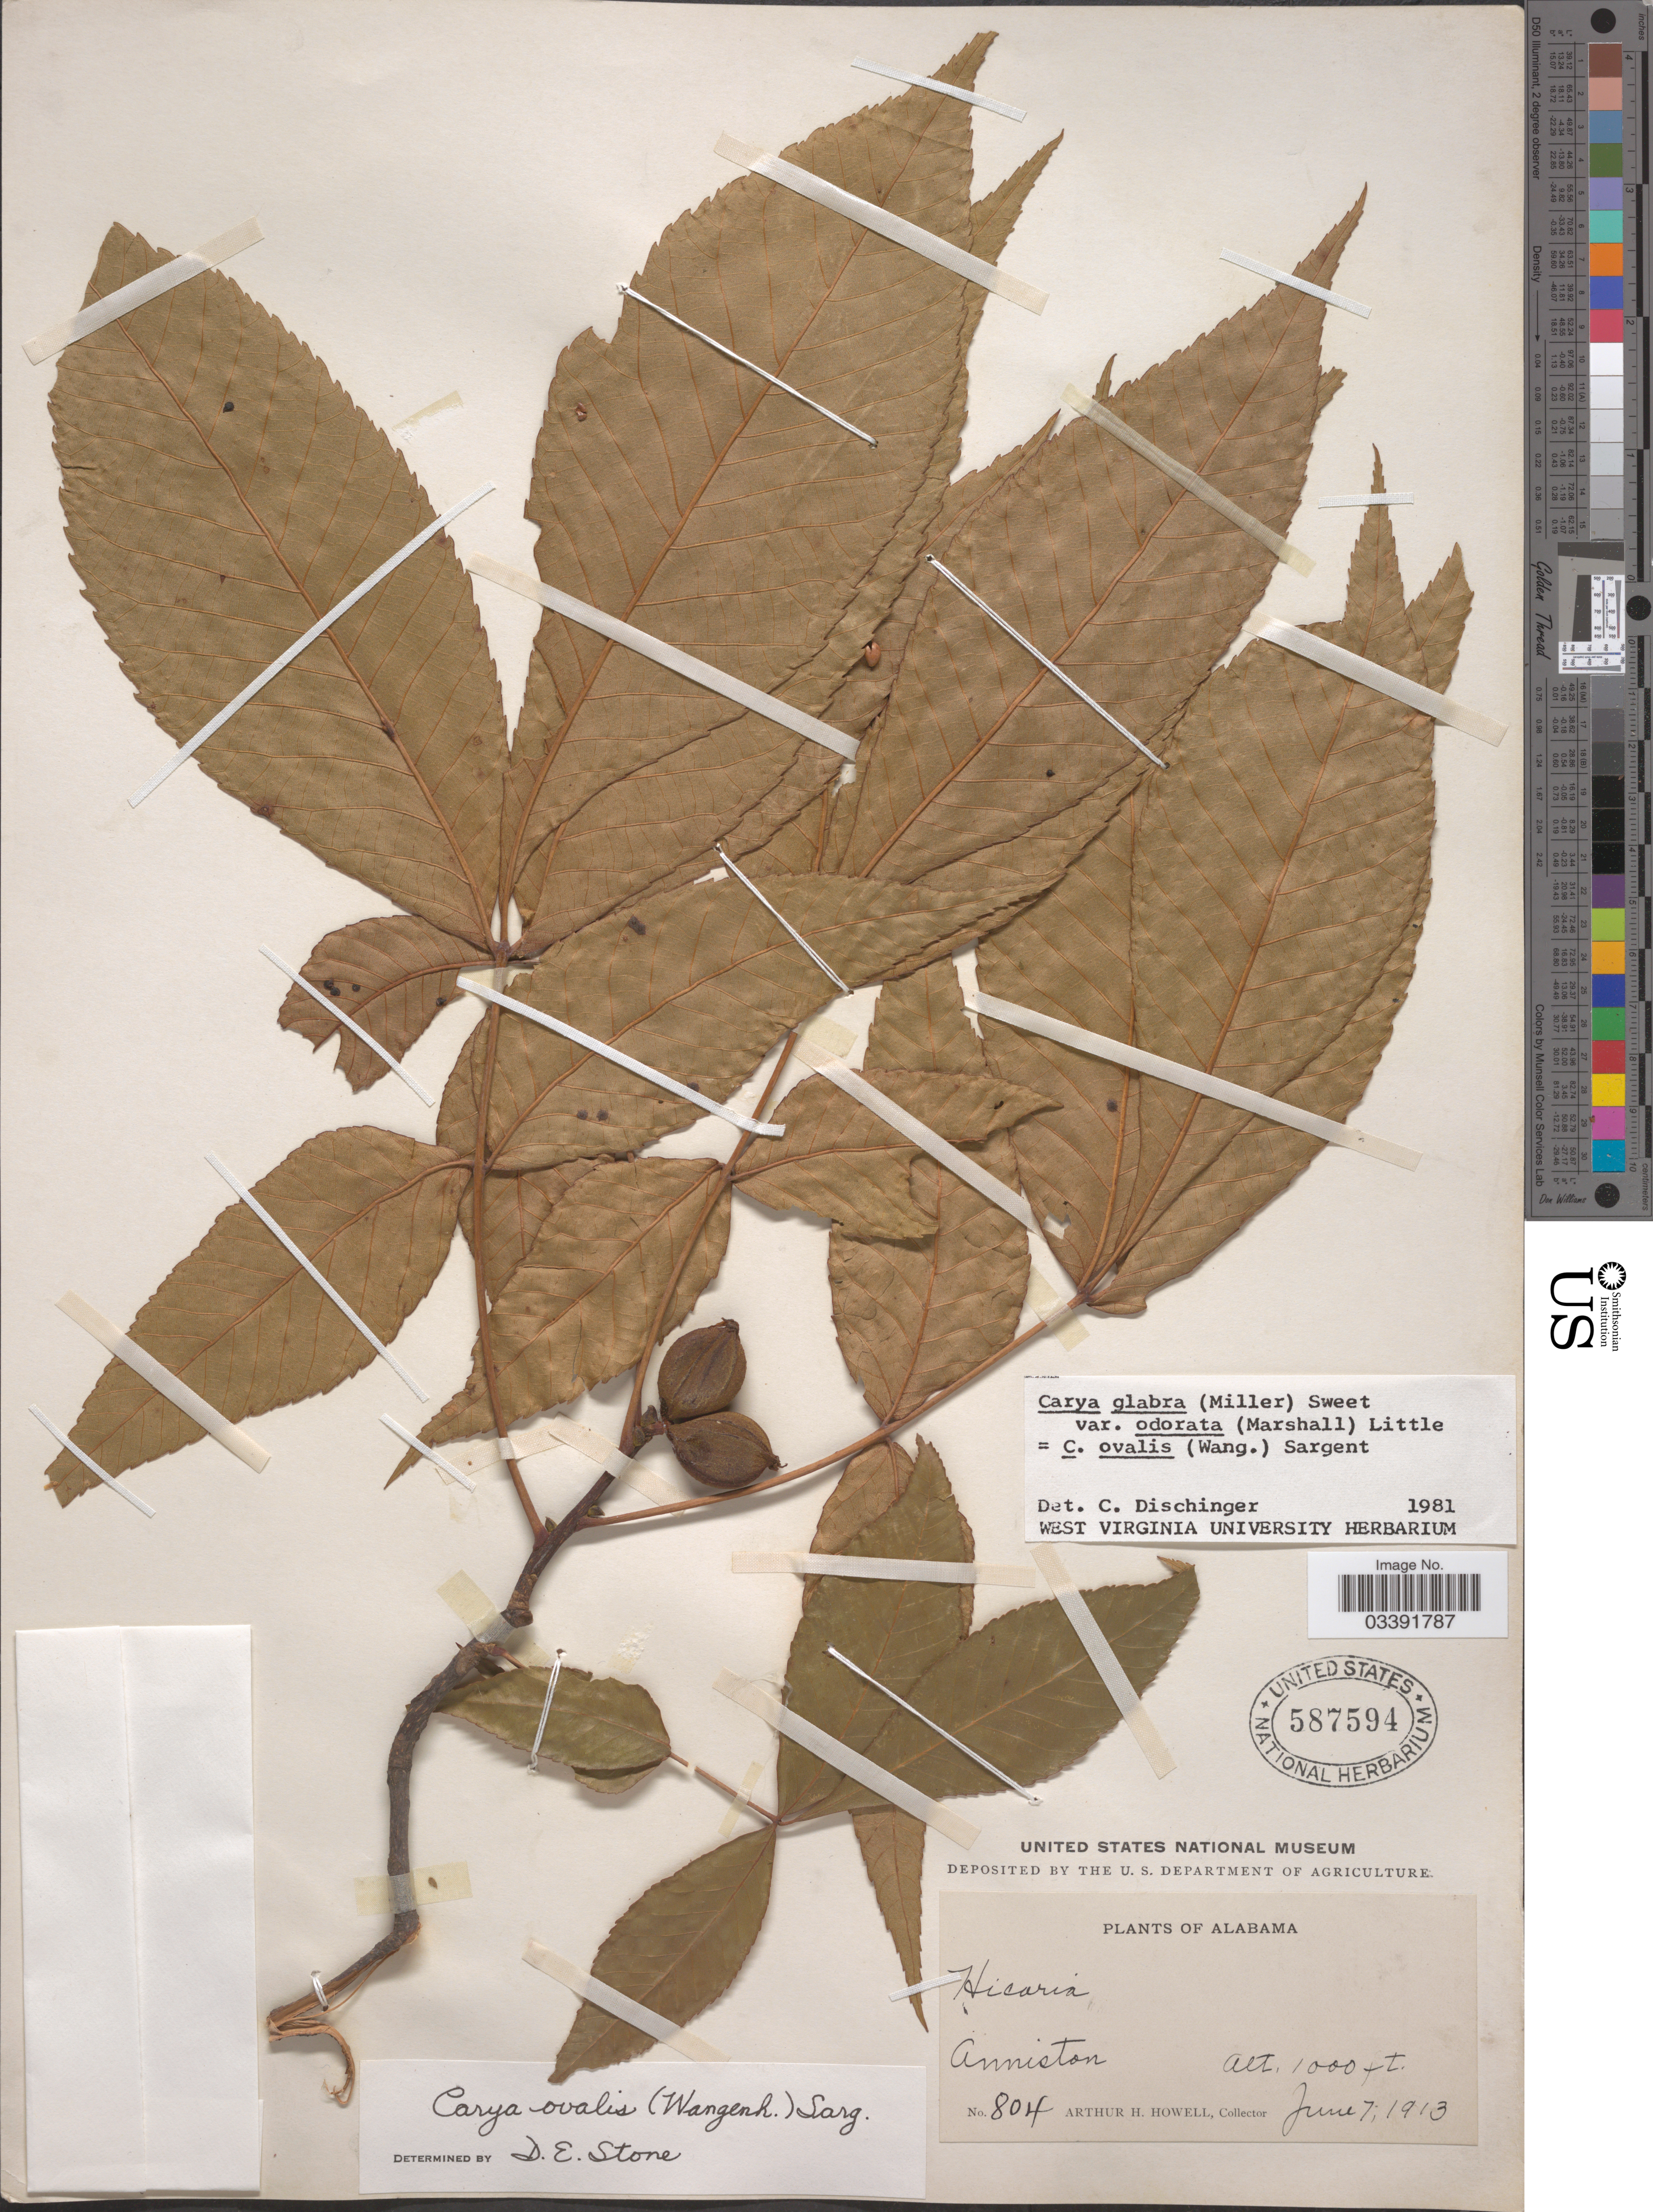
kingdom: Plantae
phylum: Tracheophyta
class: Magnoliopsida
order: Fagales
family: Juglandaceae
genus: Carya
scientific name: Carya glabra var. odorata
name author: (Marshall) Little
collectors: A. H. Howell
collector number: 804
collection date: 1913-06-07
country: United States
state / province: Alabama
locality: Anniston.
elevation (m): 305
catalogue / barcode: US 587594